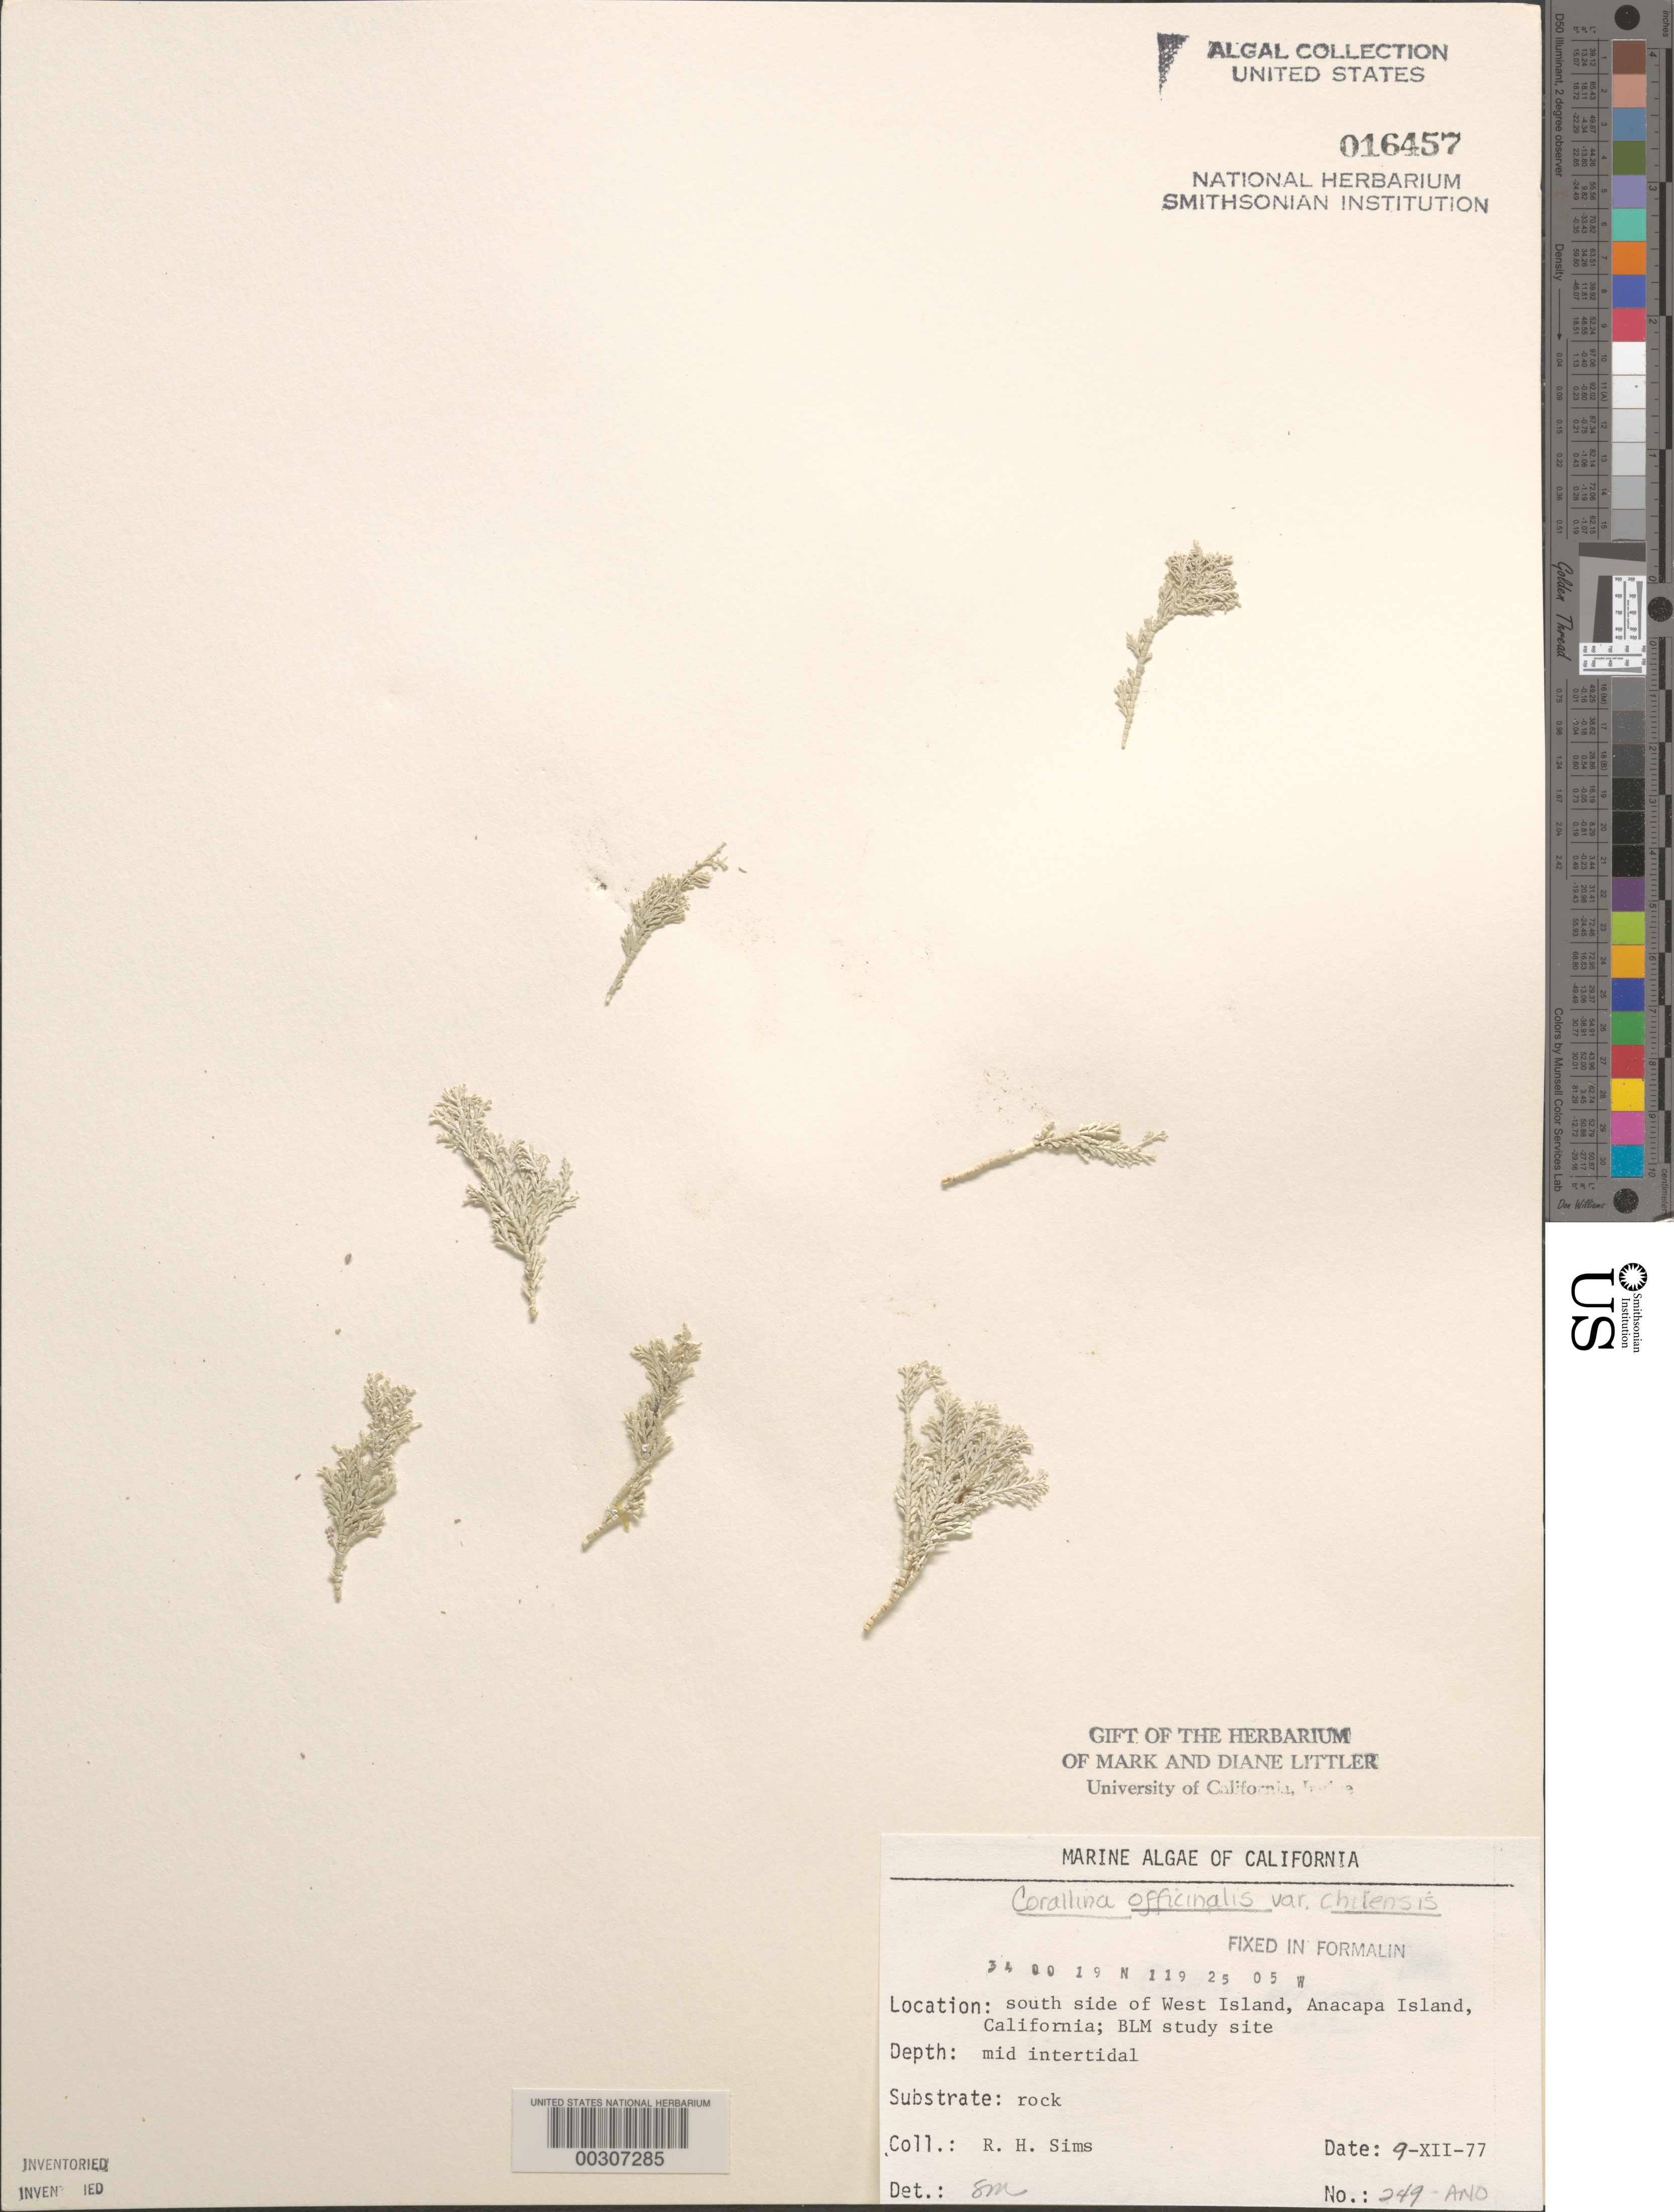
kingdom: Plantae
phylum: Rhodophyta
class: Florideophyceae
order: Corallinales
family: Corallinaceae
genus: Corallina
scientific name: Corallina officinalis var. chilensis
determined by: Murray, S. N.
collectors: R. H. Sims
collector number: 249-ANO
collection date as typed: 09 Dec 1977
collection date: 1977-12-09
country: United States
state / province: California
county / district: Ventura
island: Anacapa Island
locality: South side of west island, near Cat Rock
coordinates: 34 00 19 N, 119 25 05 W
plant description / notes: BLM-SOCALBIGHT Rocky Intertidal Survey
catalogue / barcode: US 16457